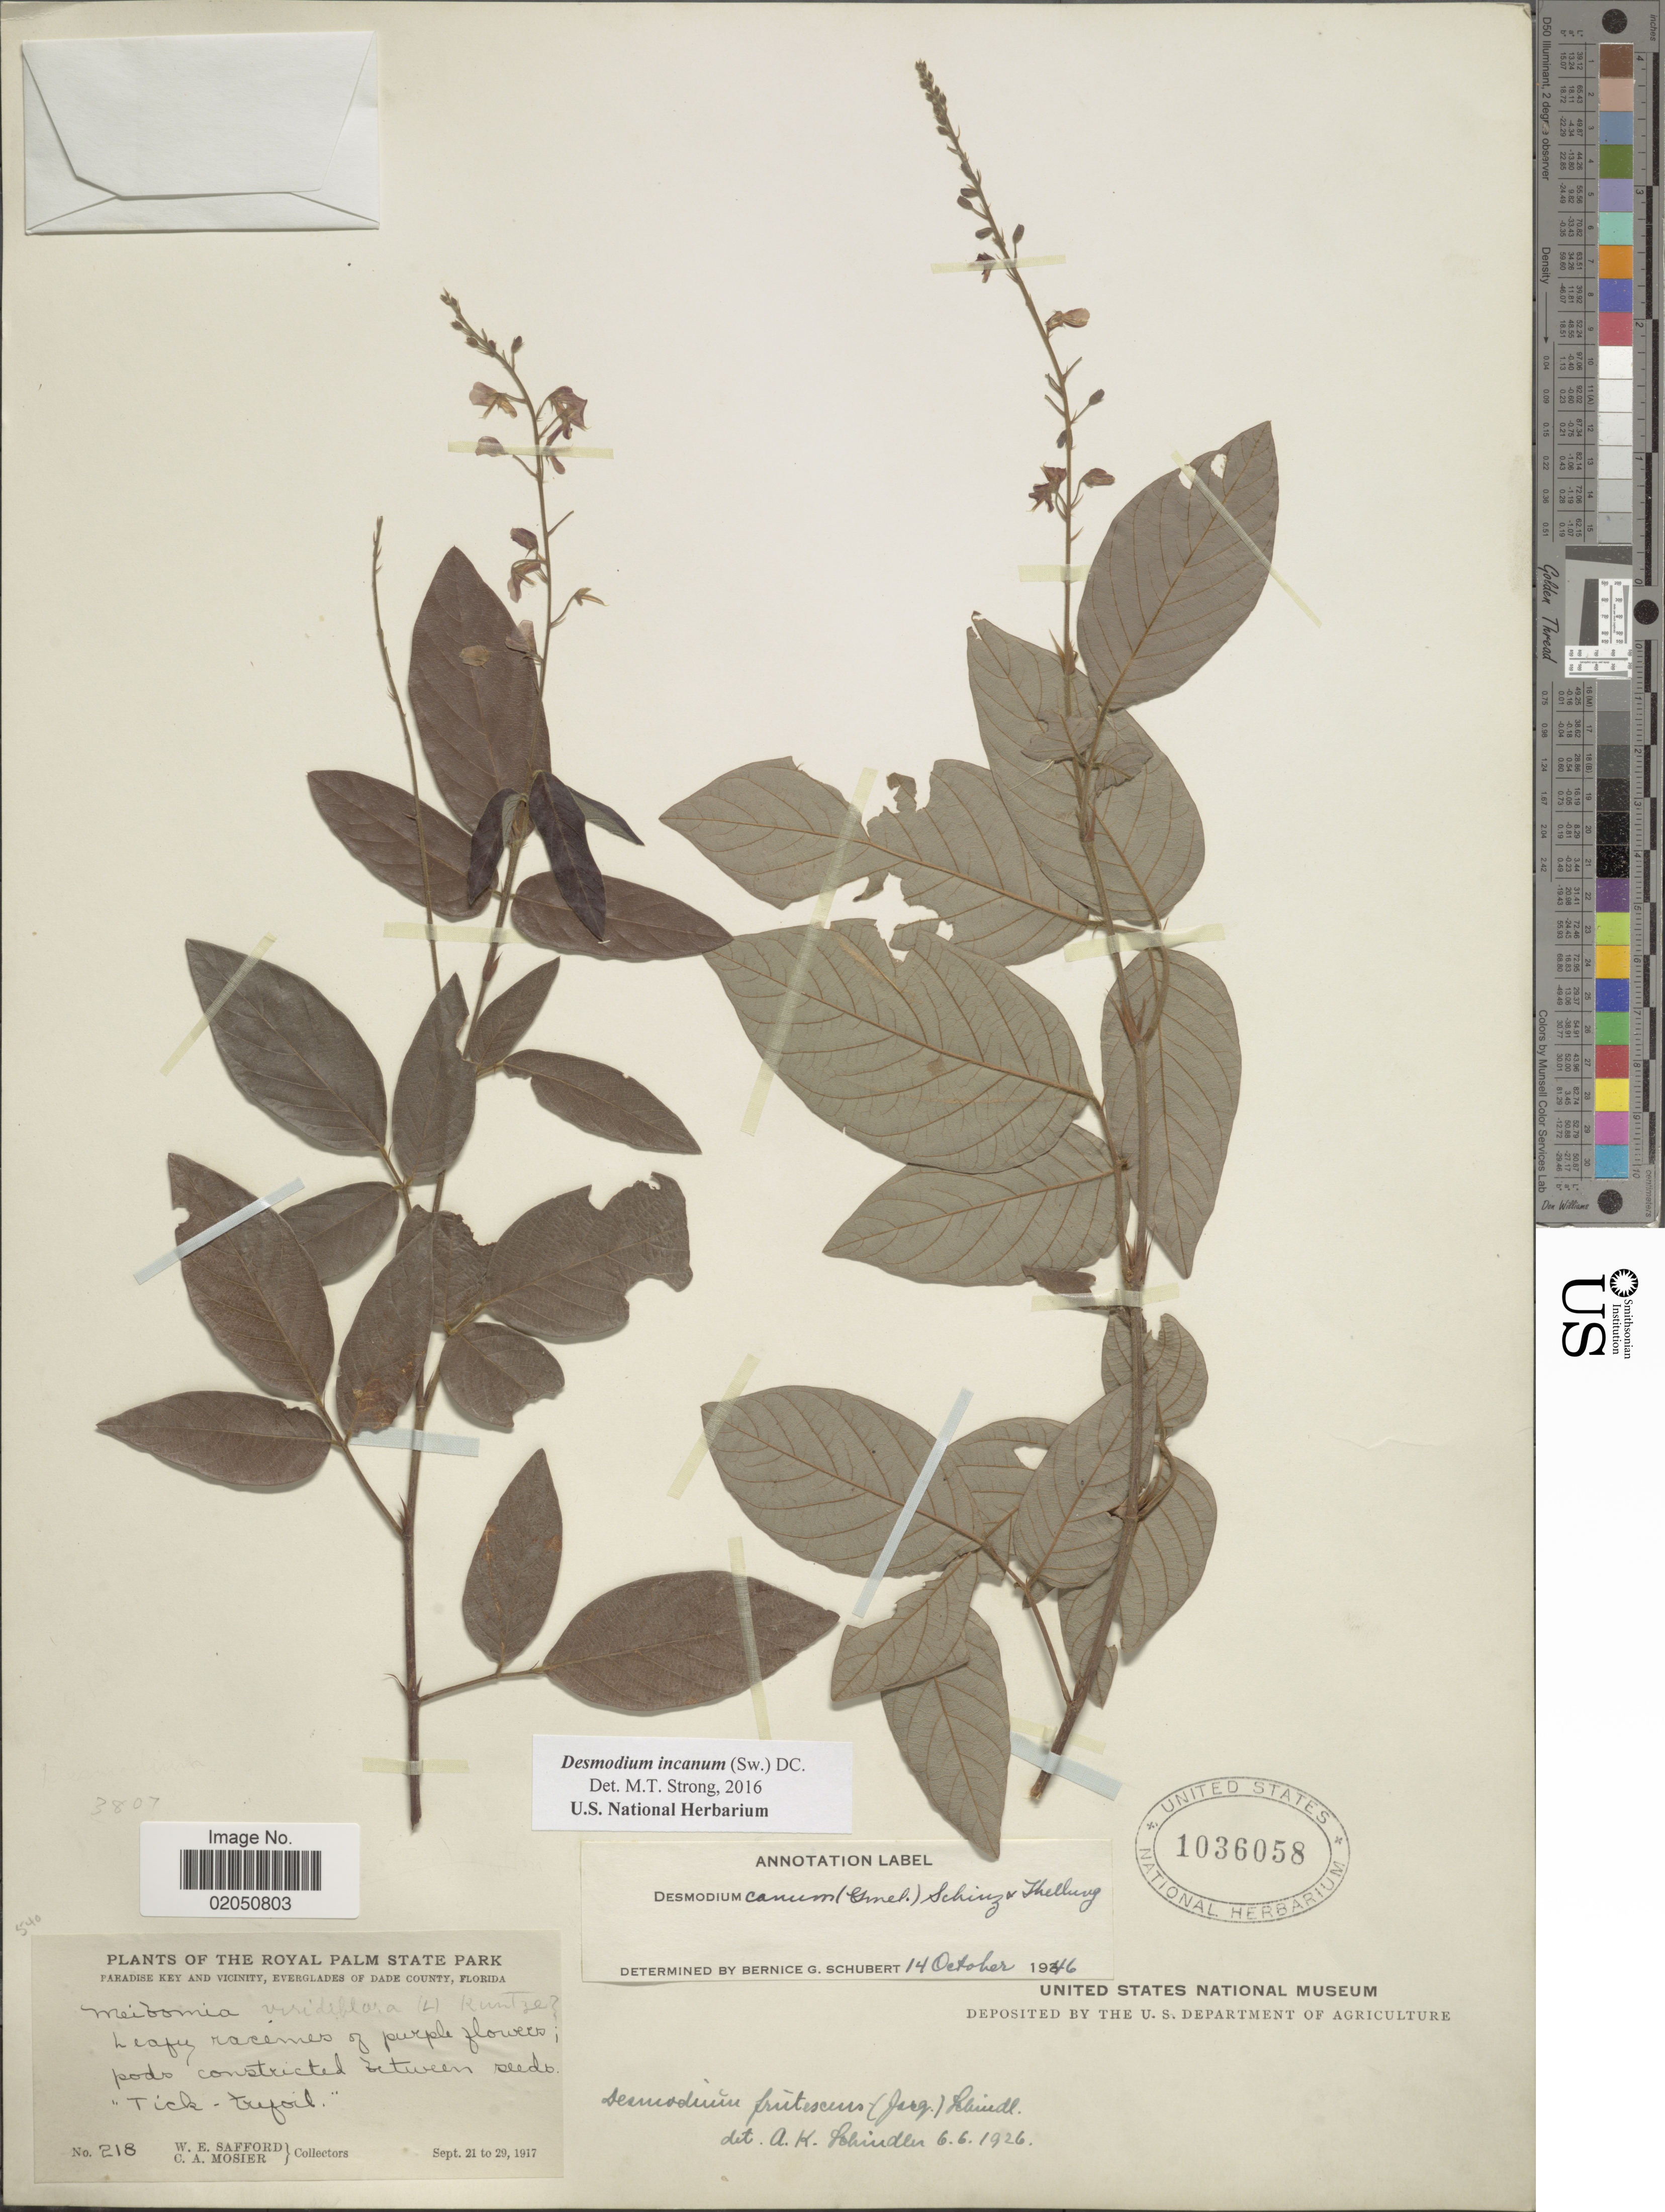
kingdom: Plantae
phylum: Tracheophyta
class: Magnoliopsida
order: Fabales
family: Fabaceae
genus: Desmodium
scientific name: Desmodium incanum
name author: (Sw.) DC.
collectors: W. E. Safford & C. A. Mosier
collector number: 218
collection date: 1917-09-21/1917-09-29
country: United States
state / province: Florida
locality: The Royal Palm State Park, Paradise Key and Vicinity, Everglades of Dade County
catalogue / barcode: US 1036058